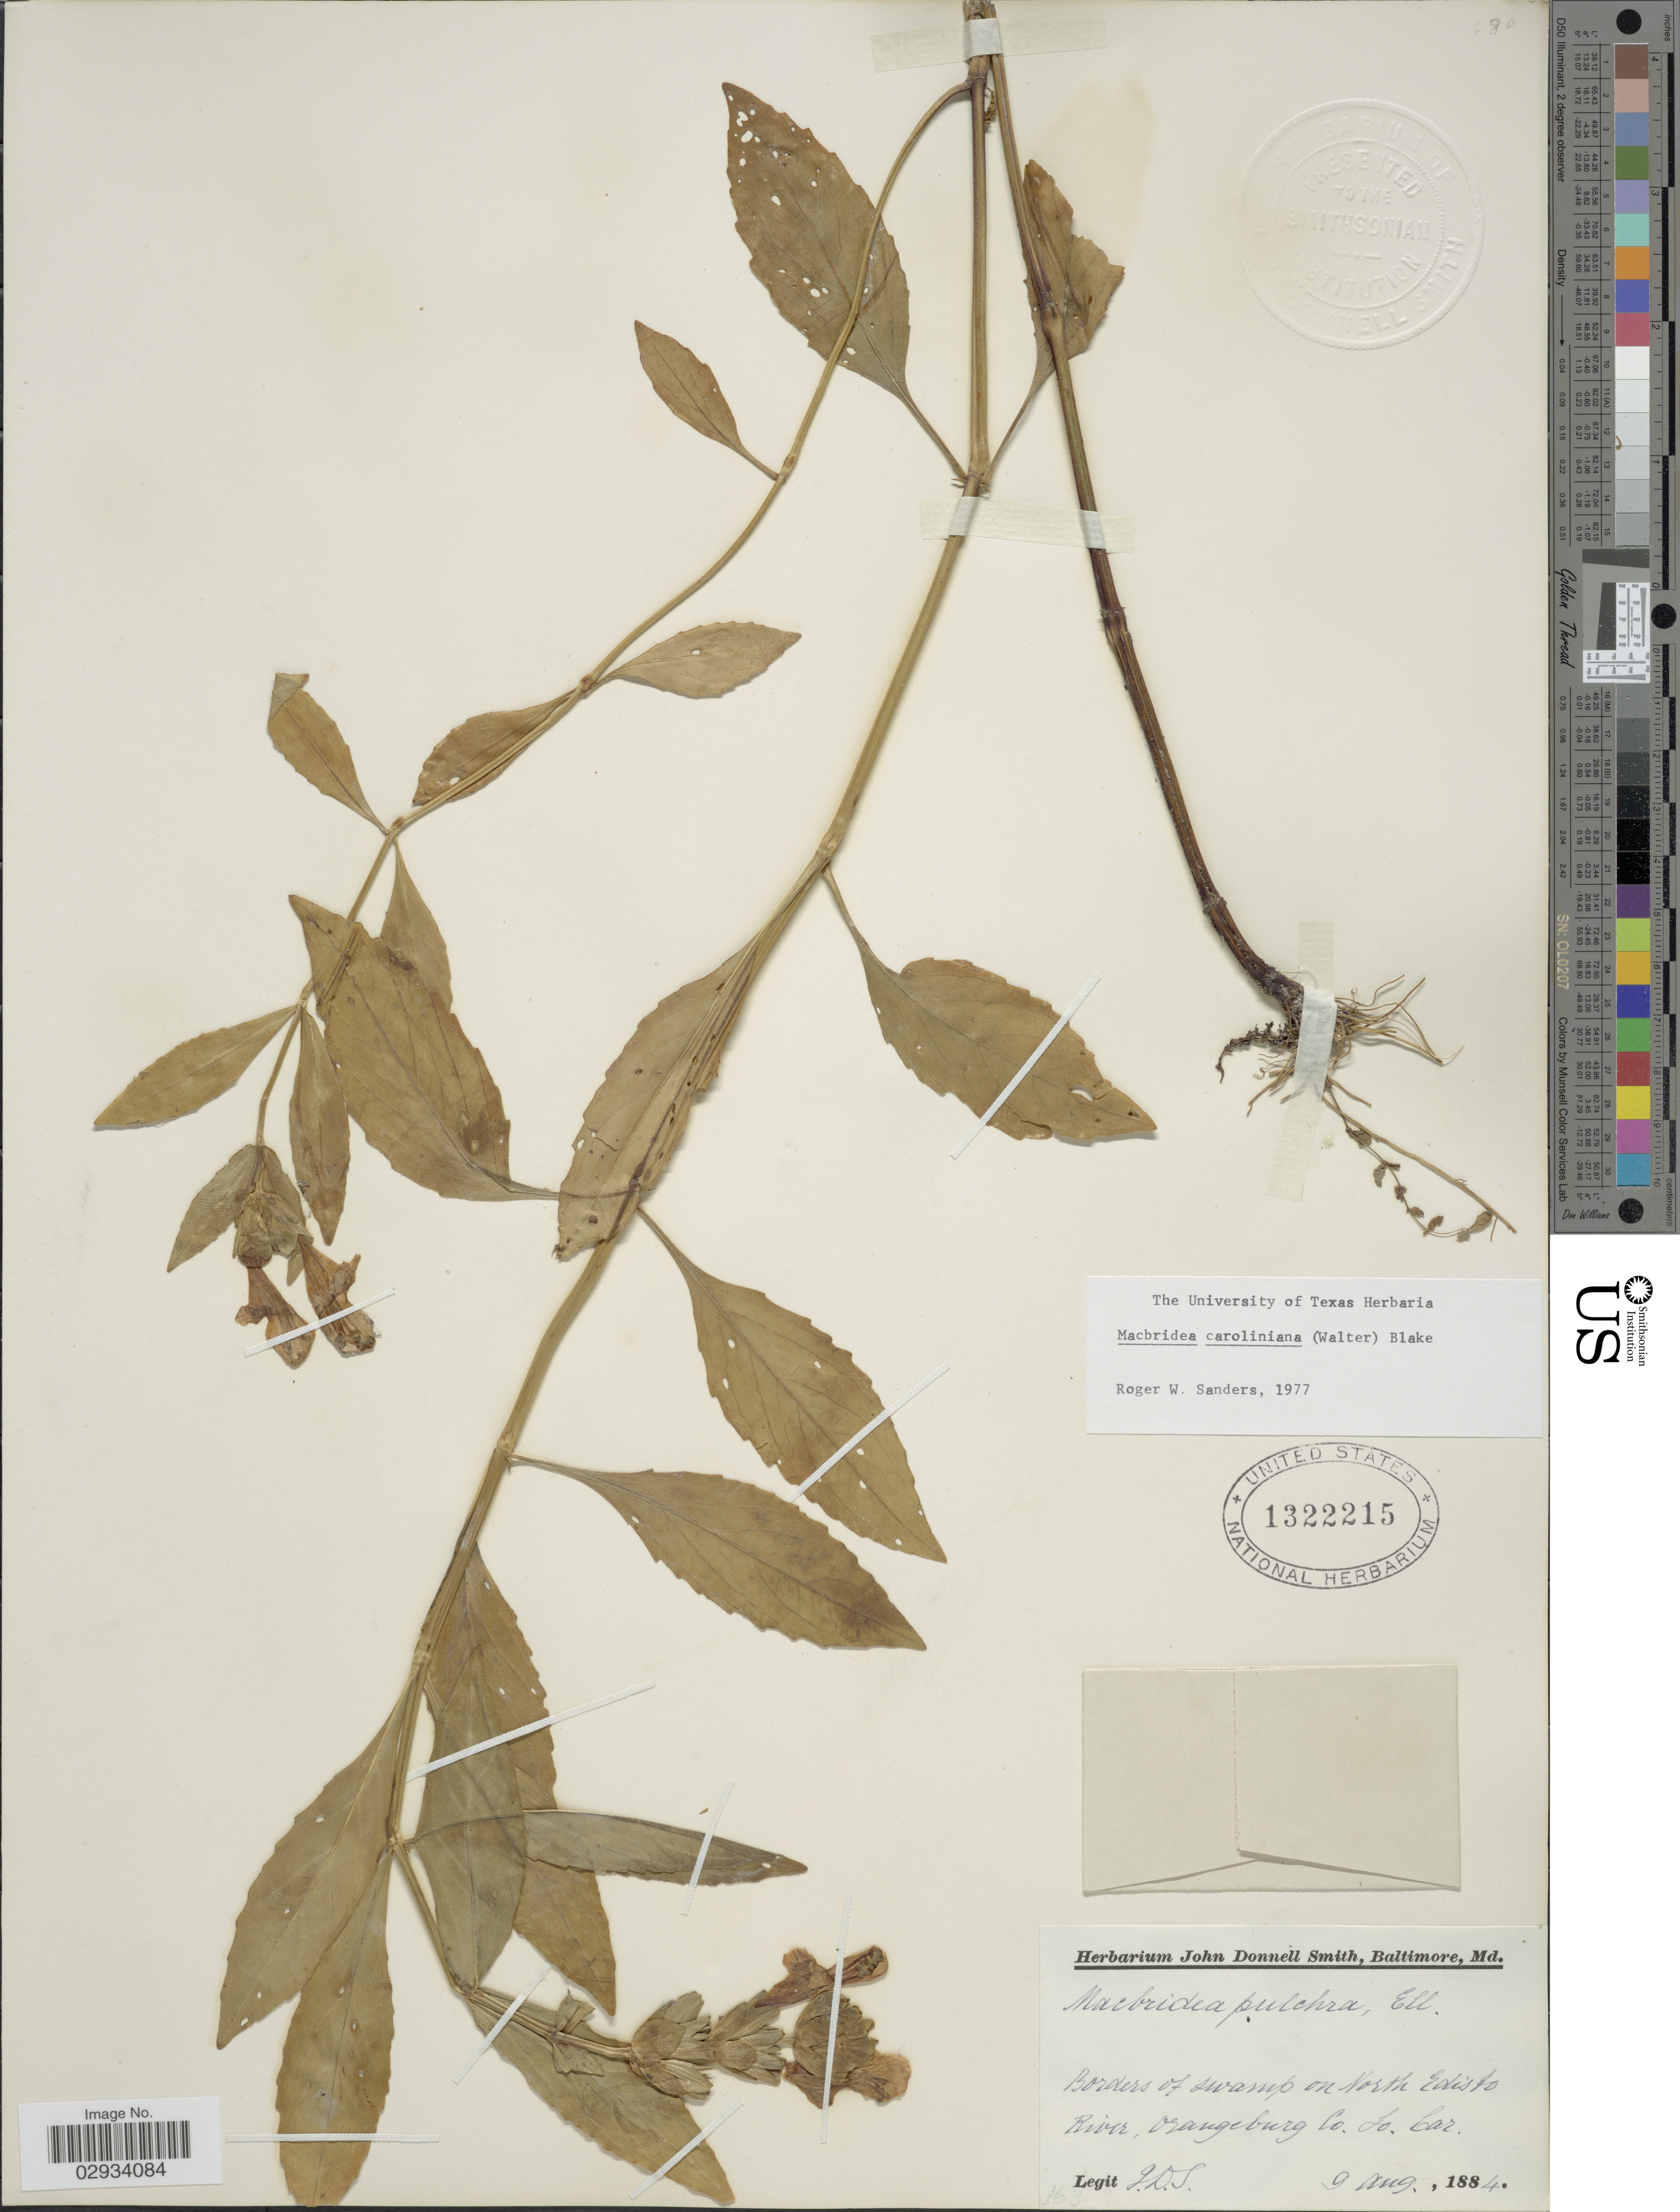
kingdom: Plantae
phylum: Tracheophyta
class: Magnoliopsida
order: Lamiales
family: Lamiaceae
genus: Macbridea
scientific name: Macbridea caroliniana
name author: (Walter) S.F. Blake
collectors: J. Donnell Smith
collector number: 163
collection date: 1884-08-09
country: United States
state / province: South Carolina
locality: Borders of swamp on North Edisto River, Orangeburg Co., So. Car.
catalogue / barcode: US 1322215